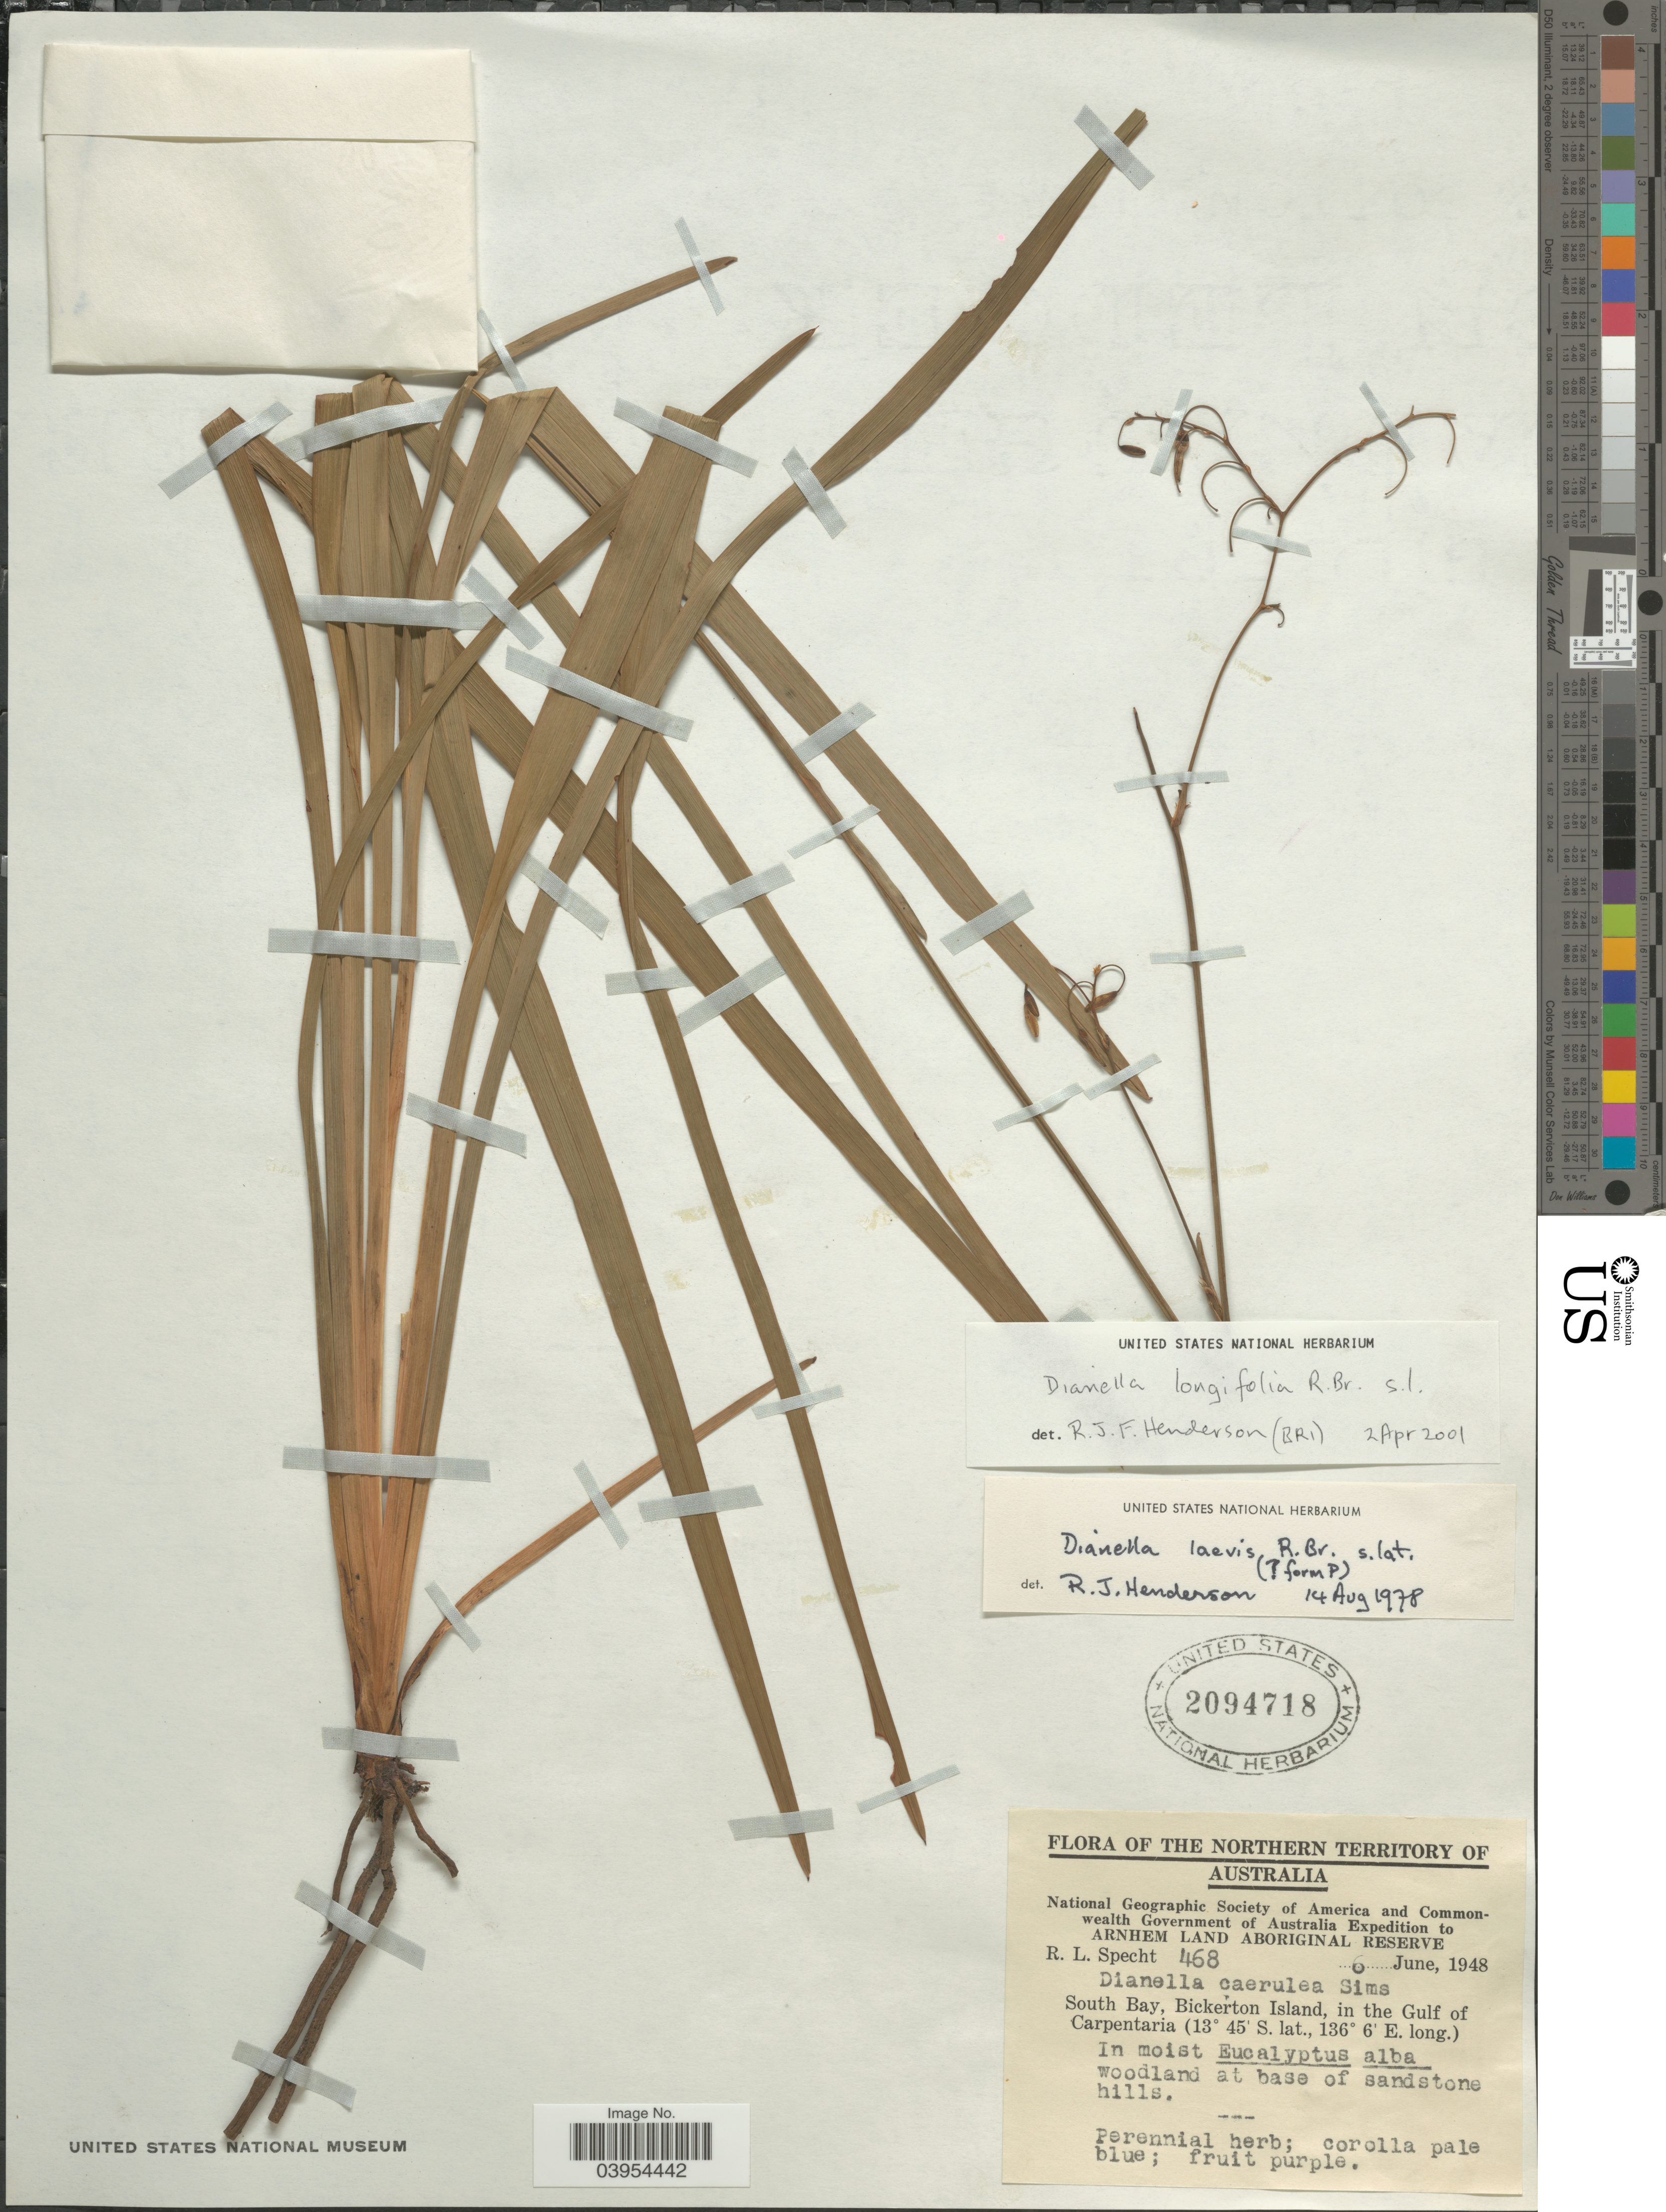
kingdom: Plantae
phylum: Tracheophyta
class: Liliopsida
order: Asparagales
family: Asphodelaceae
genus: Dianella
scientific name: Dianella longifolia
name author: R. Br.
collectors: R. L. Specht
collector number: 468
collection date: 1948-06-06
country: Australia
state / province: Northern Territory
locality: South Bay, Bickerton Island, in the Gulf of Carpentaria.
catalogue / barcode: US 2094718